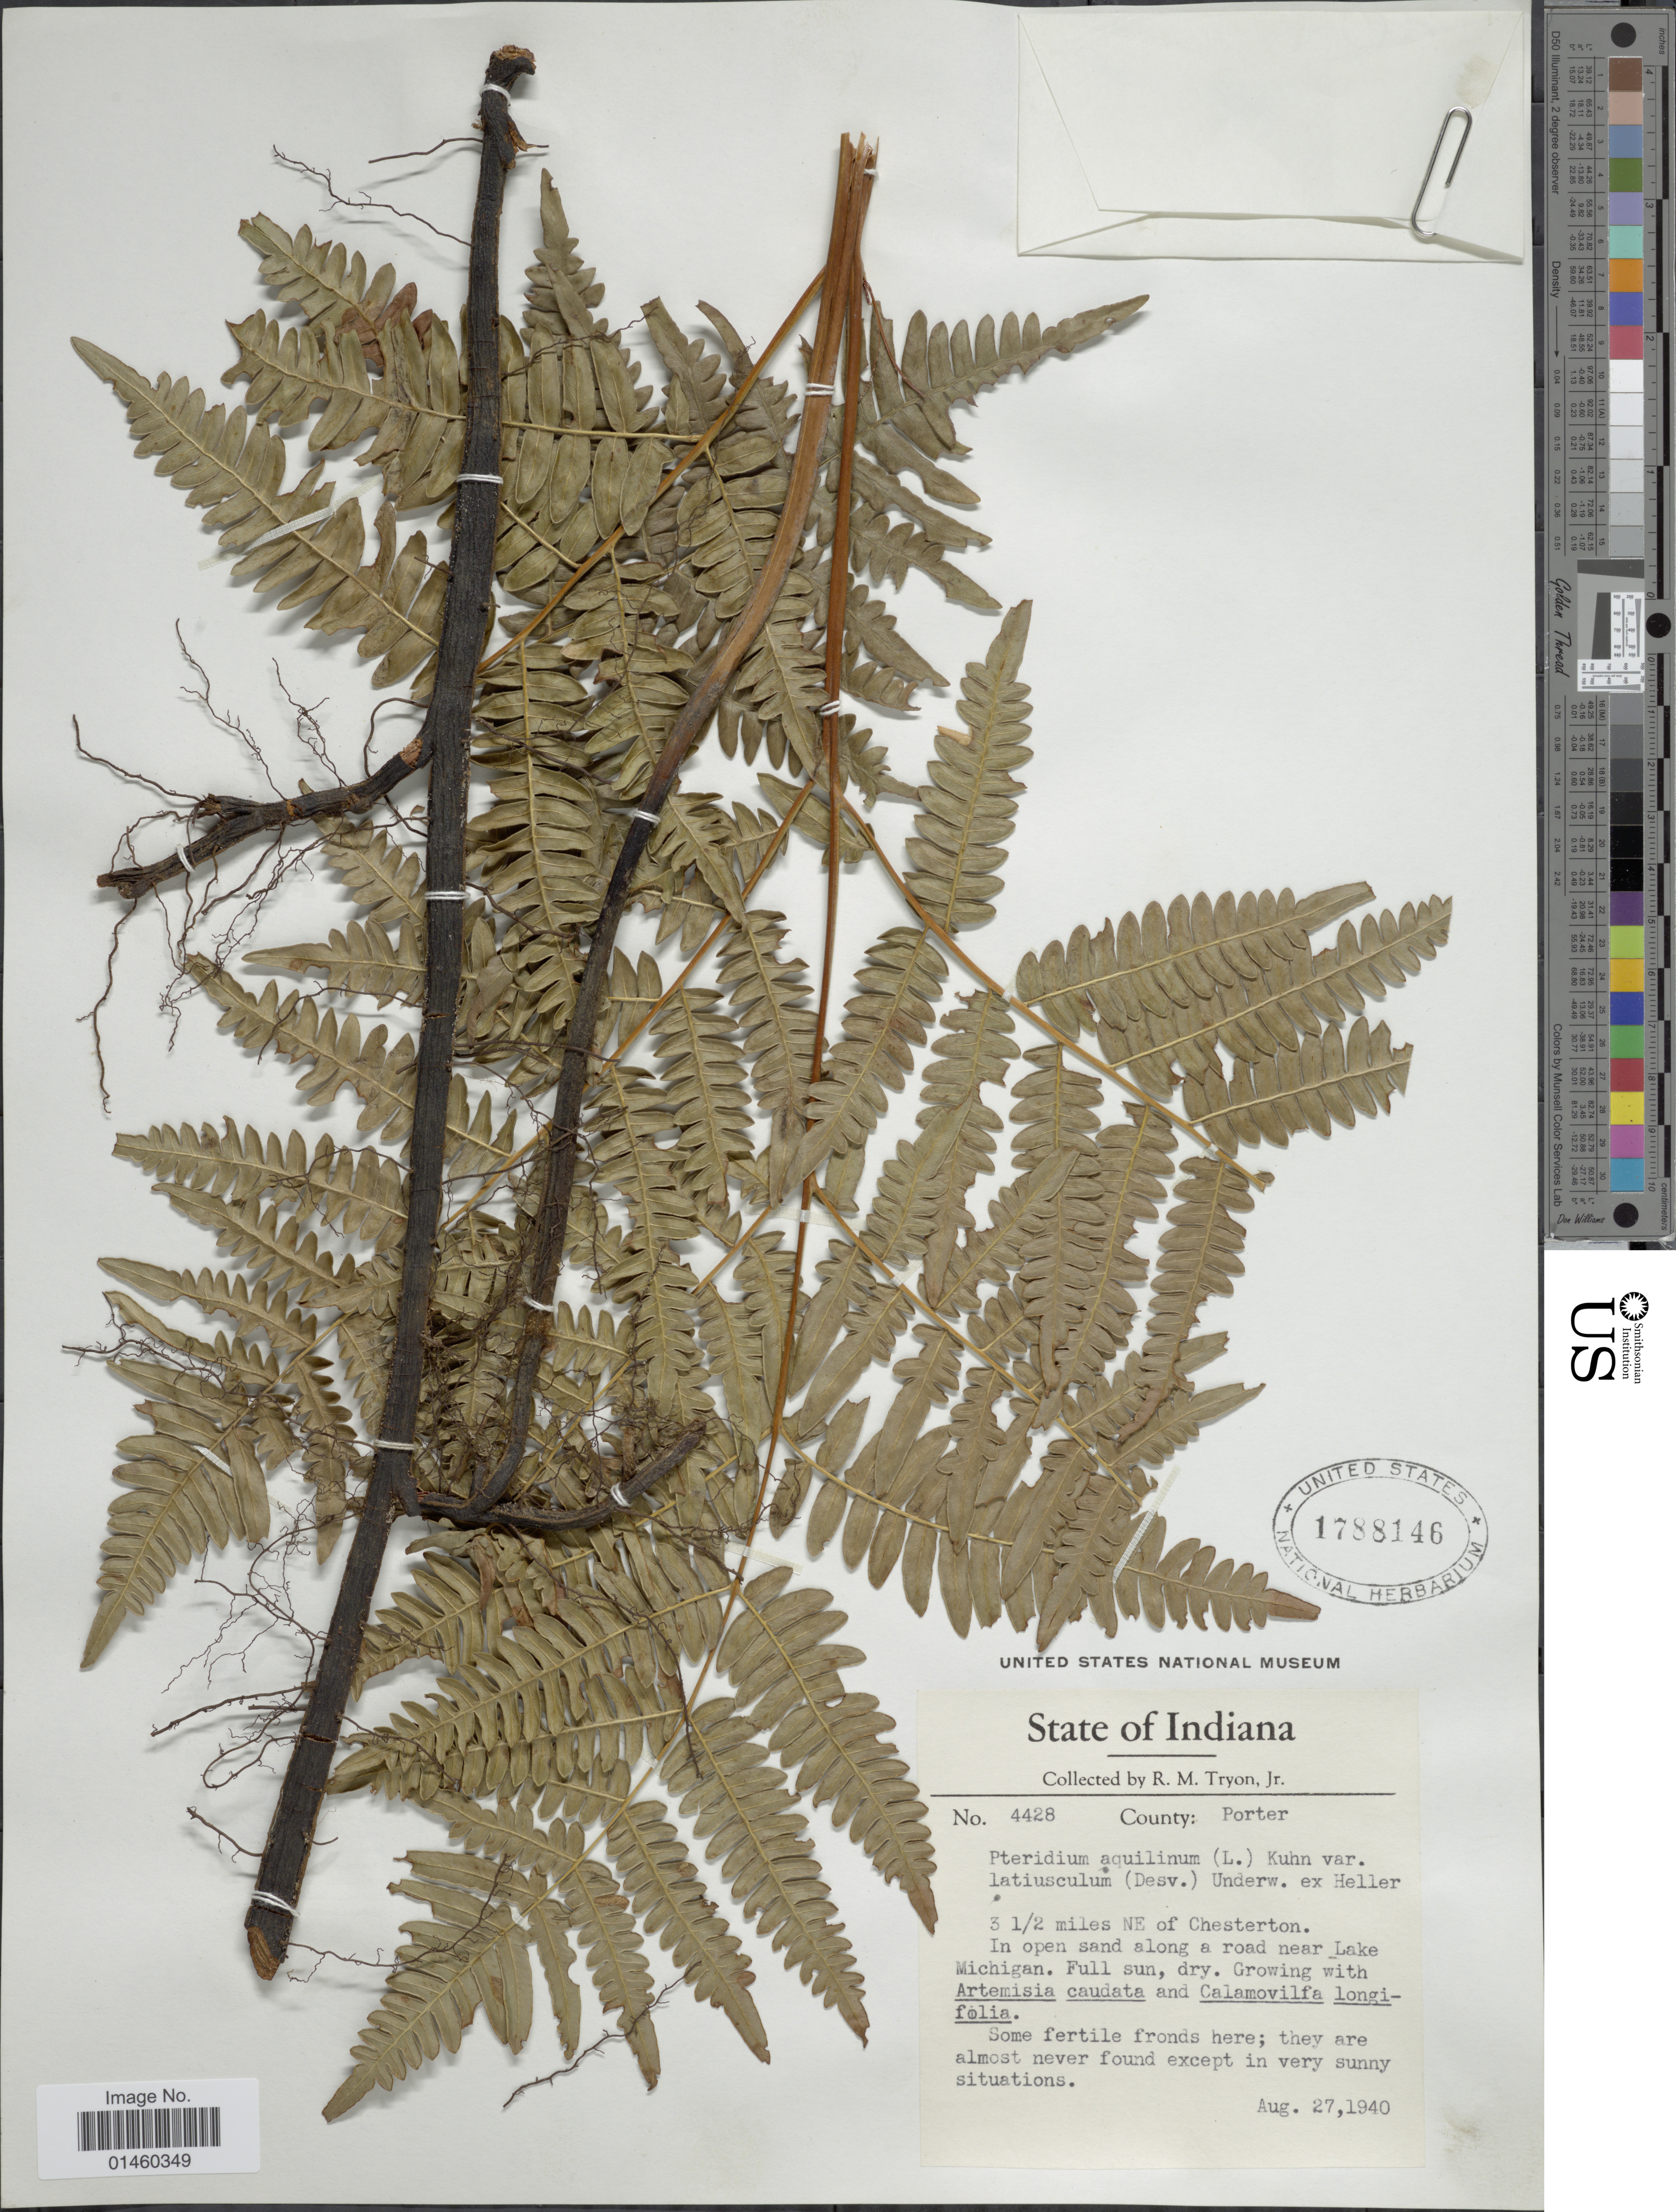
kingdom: Plantae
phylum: Tracheophyta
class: Polypodiopsida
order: Polypodiales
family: Dennstaedtiaceae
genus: Pteridium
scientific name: Pteridium aquilinum var. latiusculum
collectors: R. M. Tryon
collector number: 4428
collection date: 1940-08-27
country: United States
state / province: Indiana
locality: County: Porter. 3 1/2 miles Ne of Chesterton, in open sand along road near Lake Michigan.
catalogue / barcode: US 1788146